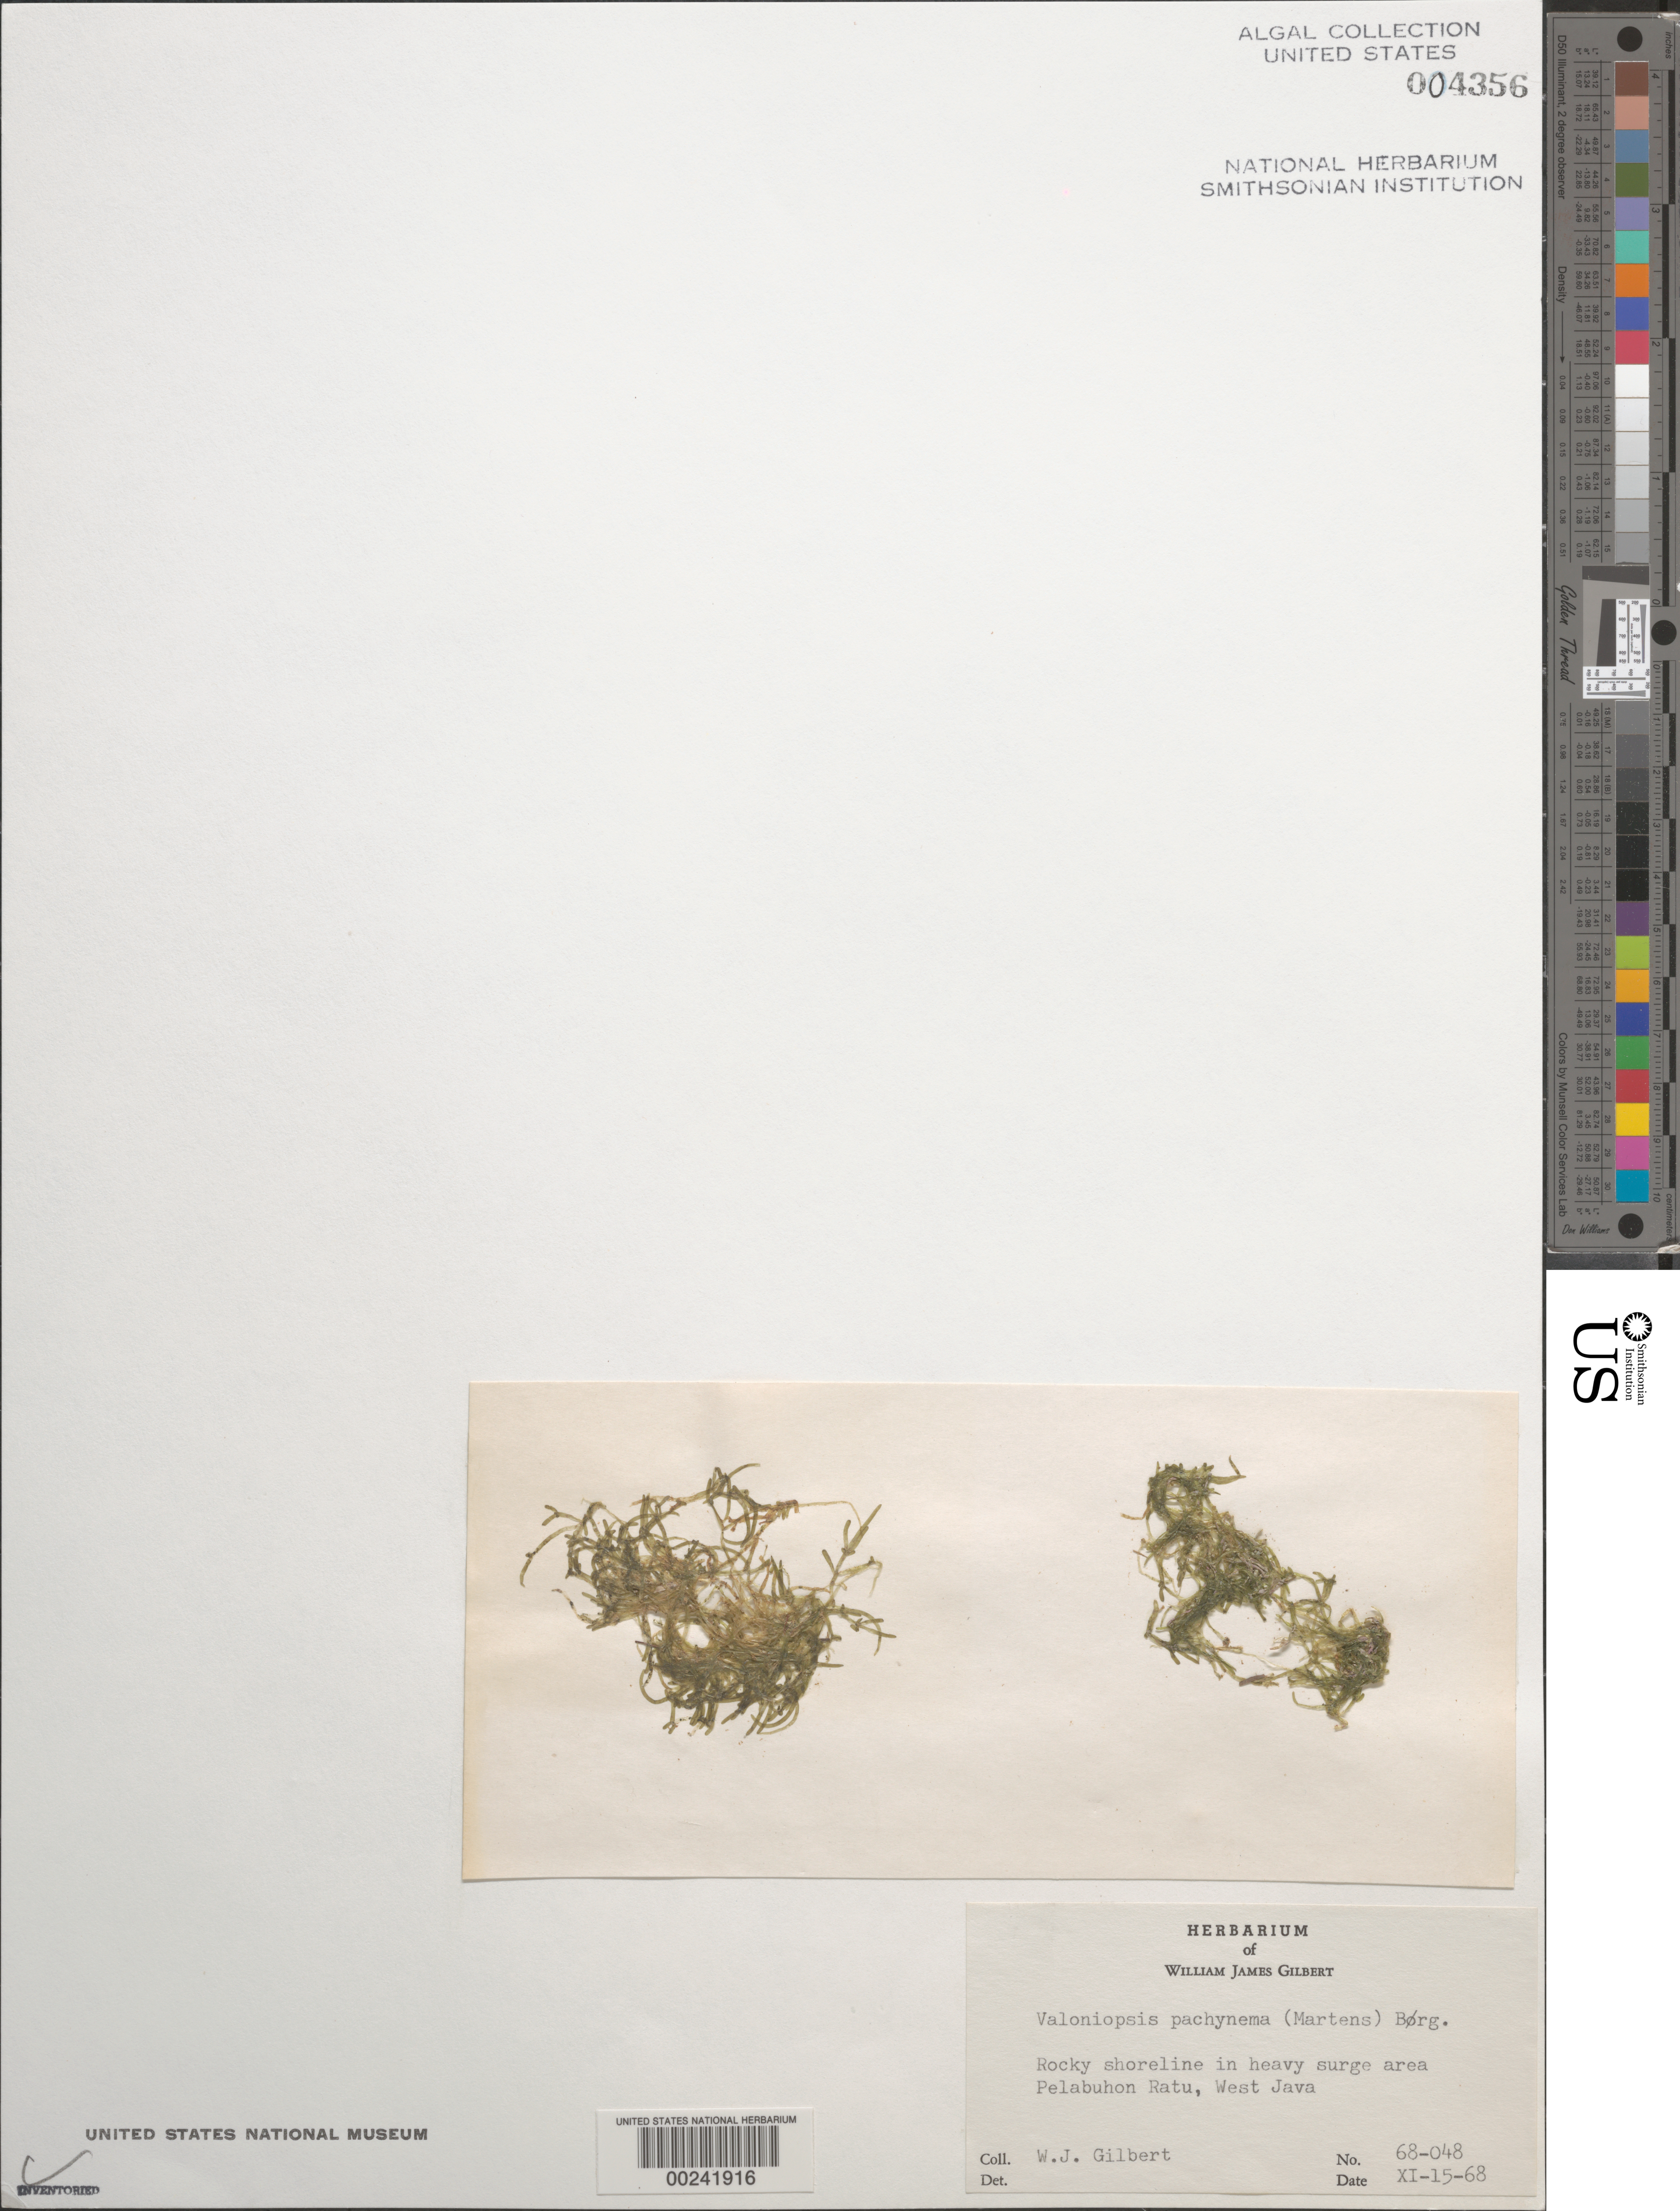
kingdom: Plantae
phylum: Chlorophyta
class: Ulvophyceae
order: Siphonocladales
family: Valoniaceae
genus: Valoniopsis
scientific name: Valoniopsis pachynema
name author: (G. Martens) Børgesen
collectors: W. J. Gilbert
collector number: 68-048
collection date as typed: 15 Nov 1968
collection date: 1968-11-15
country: Indonesia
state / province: Java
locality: Pelabuhan ratu, west java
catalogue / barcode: US 4356